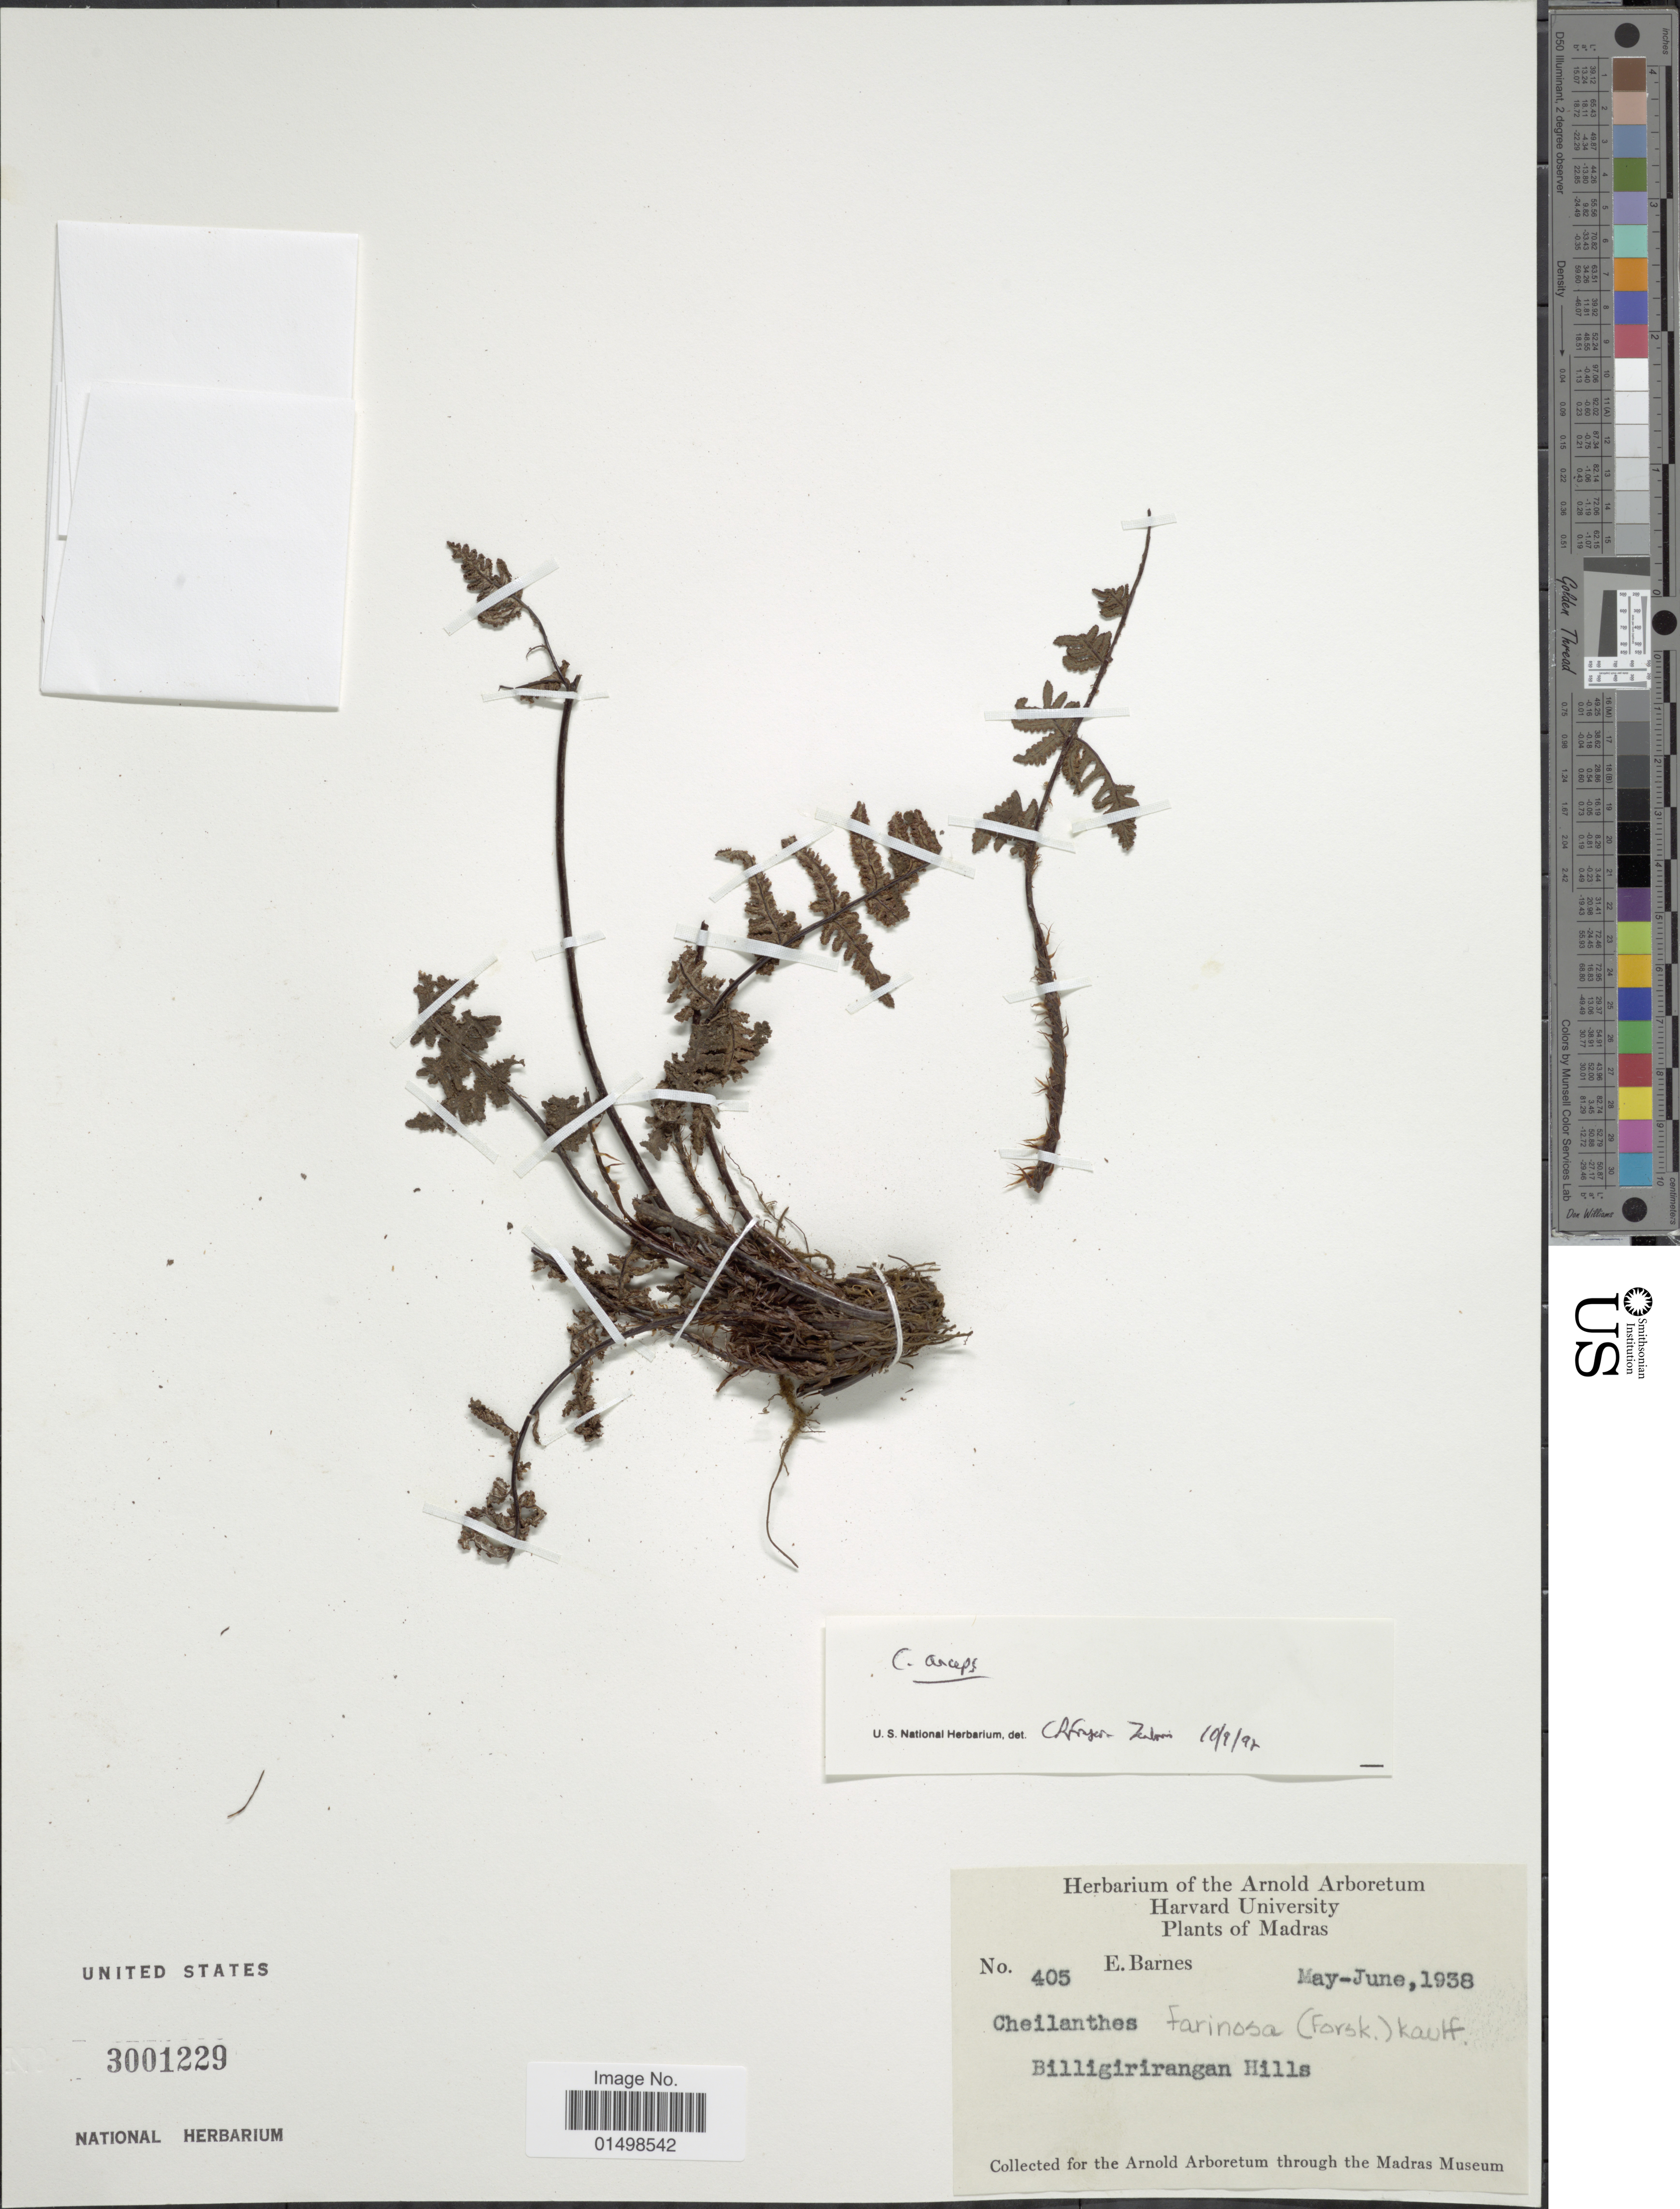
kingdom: Plantae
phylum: Tracheophyta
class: Polypodiopsida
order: Polypodiales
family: Pteridaceae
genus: Aleuritopteris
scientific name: Aleuritopteris farinosa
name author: (Forssk.) Fée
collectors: E. Barnes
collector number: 405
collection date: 1938-04/1938-06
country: India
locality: Plants of Madras. Billigirirangan Hills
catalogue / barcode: US 3001229